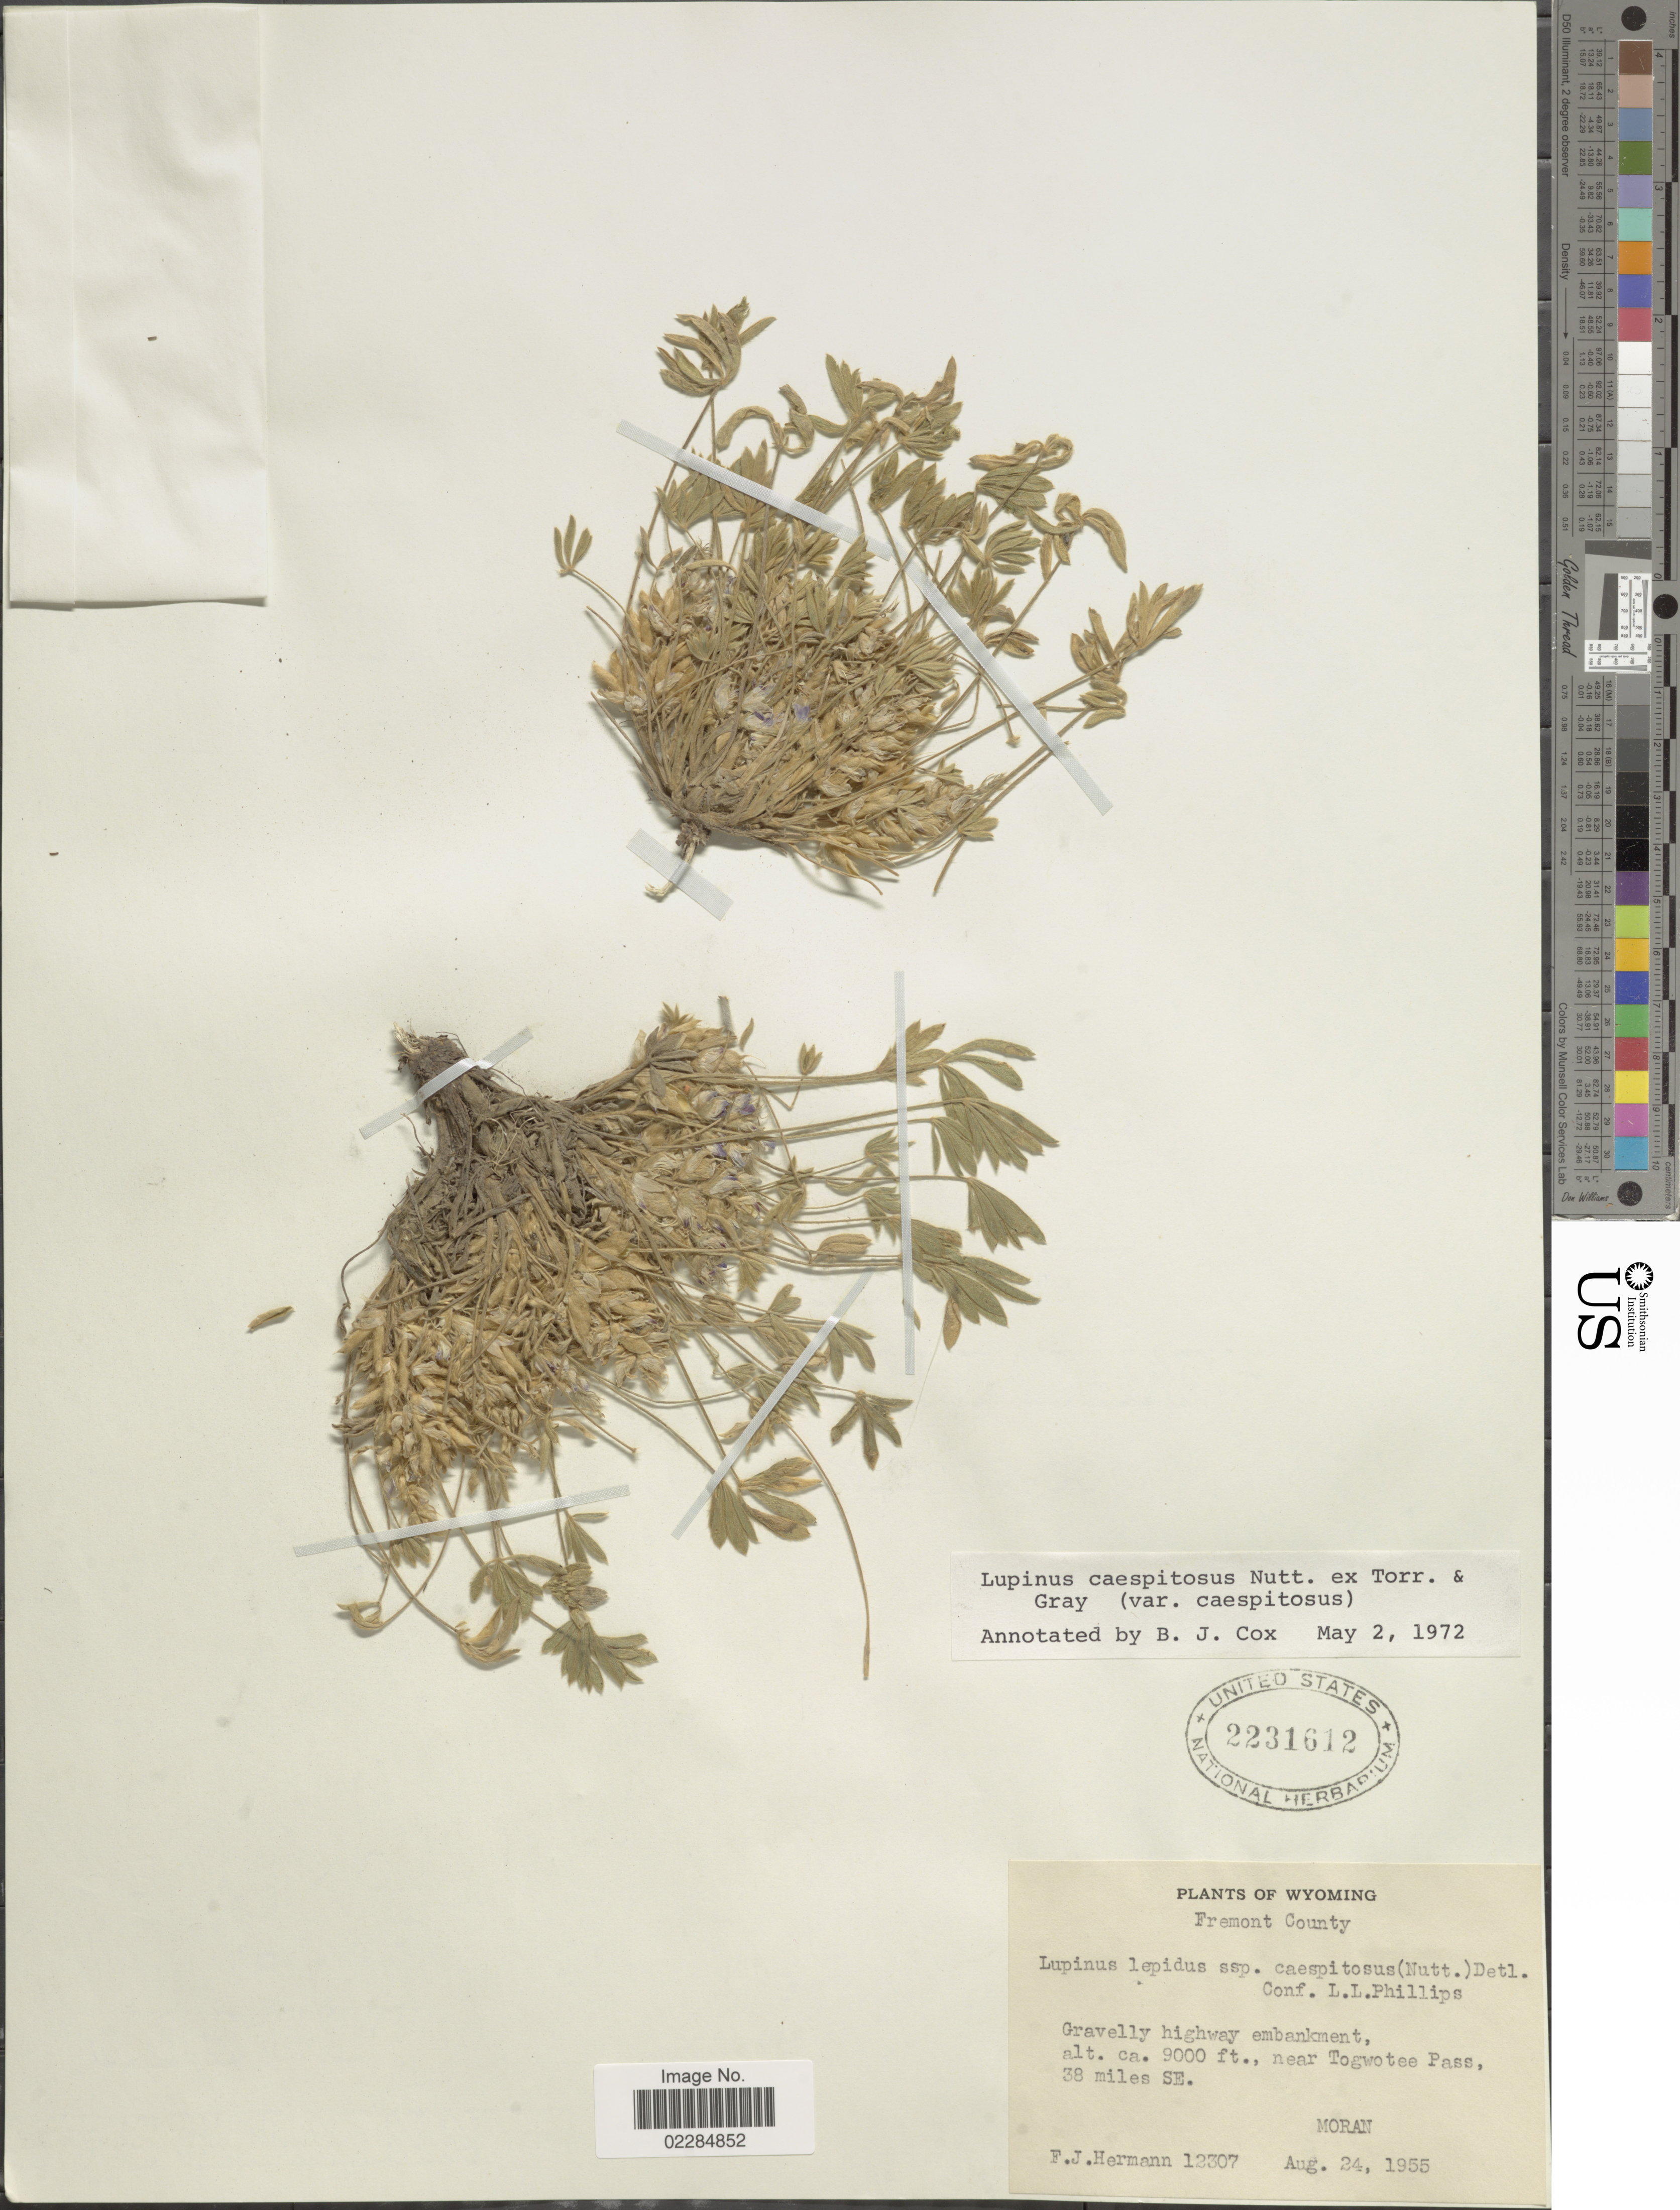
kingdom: Plantae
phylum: Tracheophyta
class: Magnoliopsida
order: Fabales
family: Fabaceae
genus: Lupinus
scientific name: Lupinus caespitosus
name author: Nutt.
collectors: F. J. Hermann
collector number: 12307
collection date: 1955-08-24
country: United States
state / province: Wyoming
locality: Fremont County, near Togwotee Pass. 38 miles SE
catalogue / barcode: US 2231612